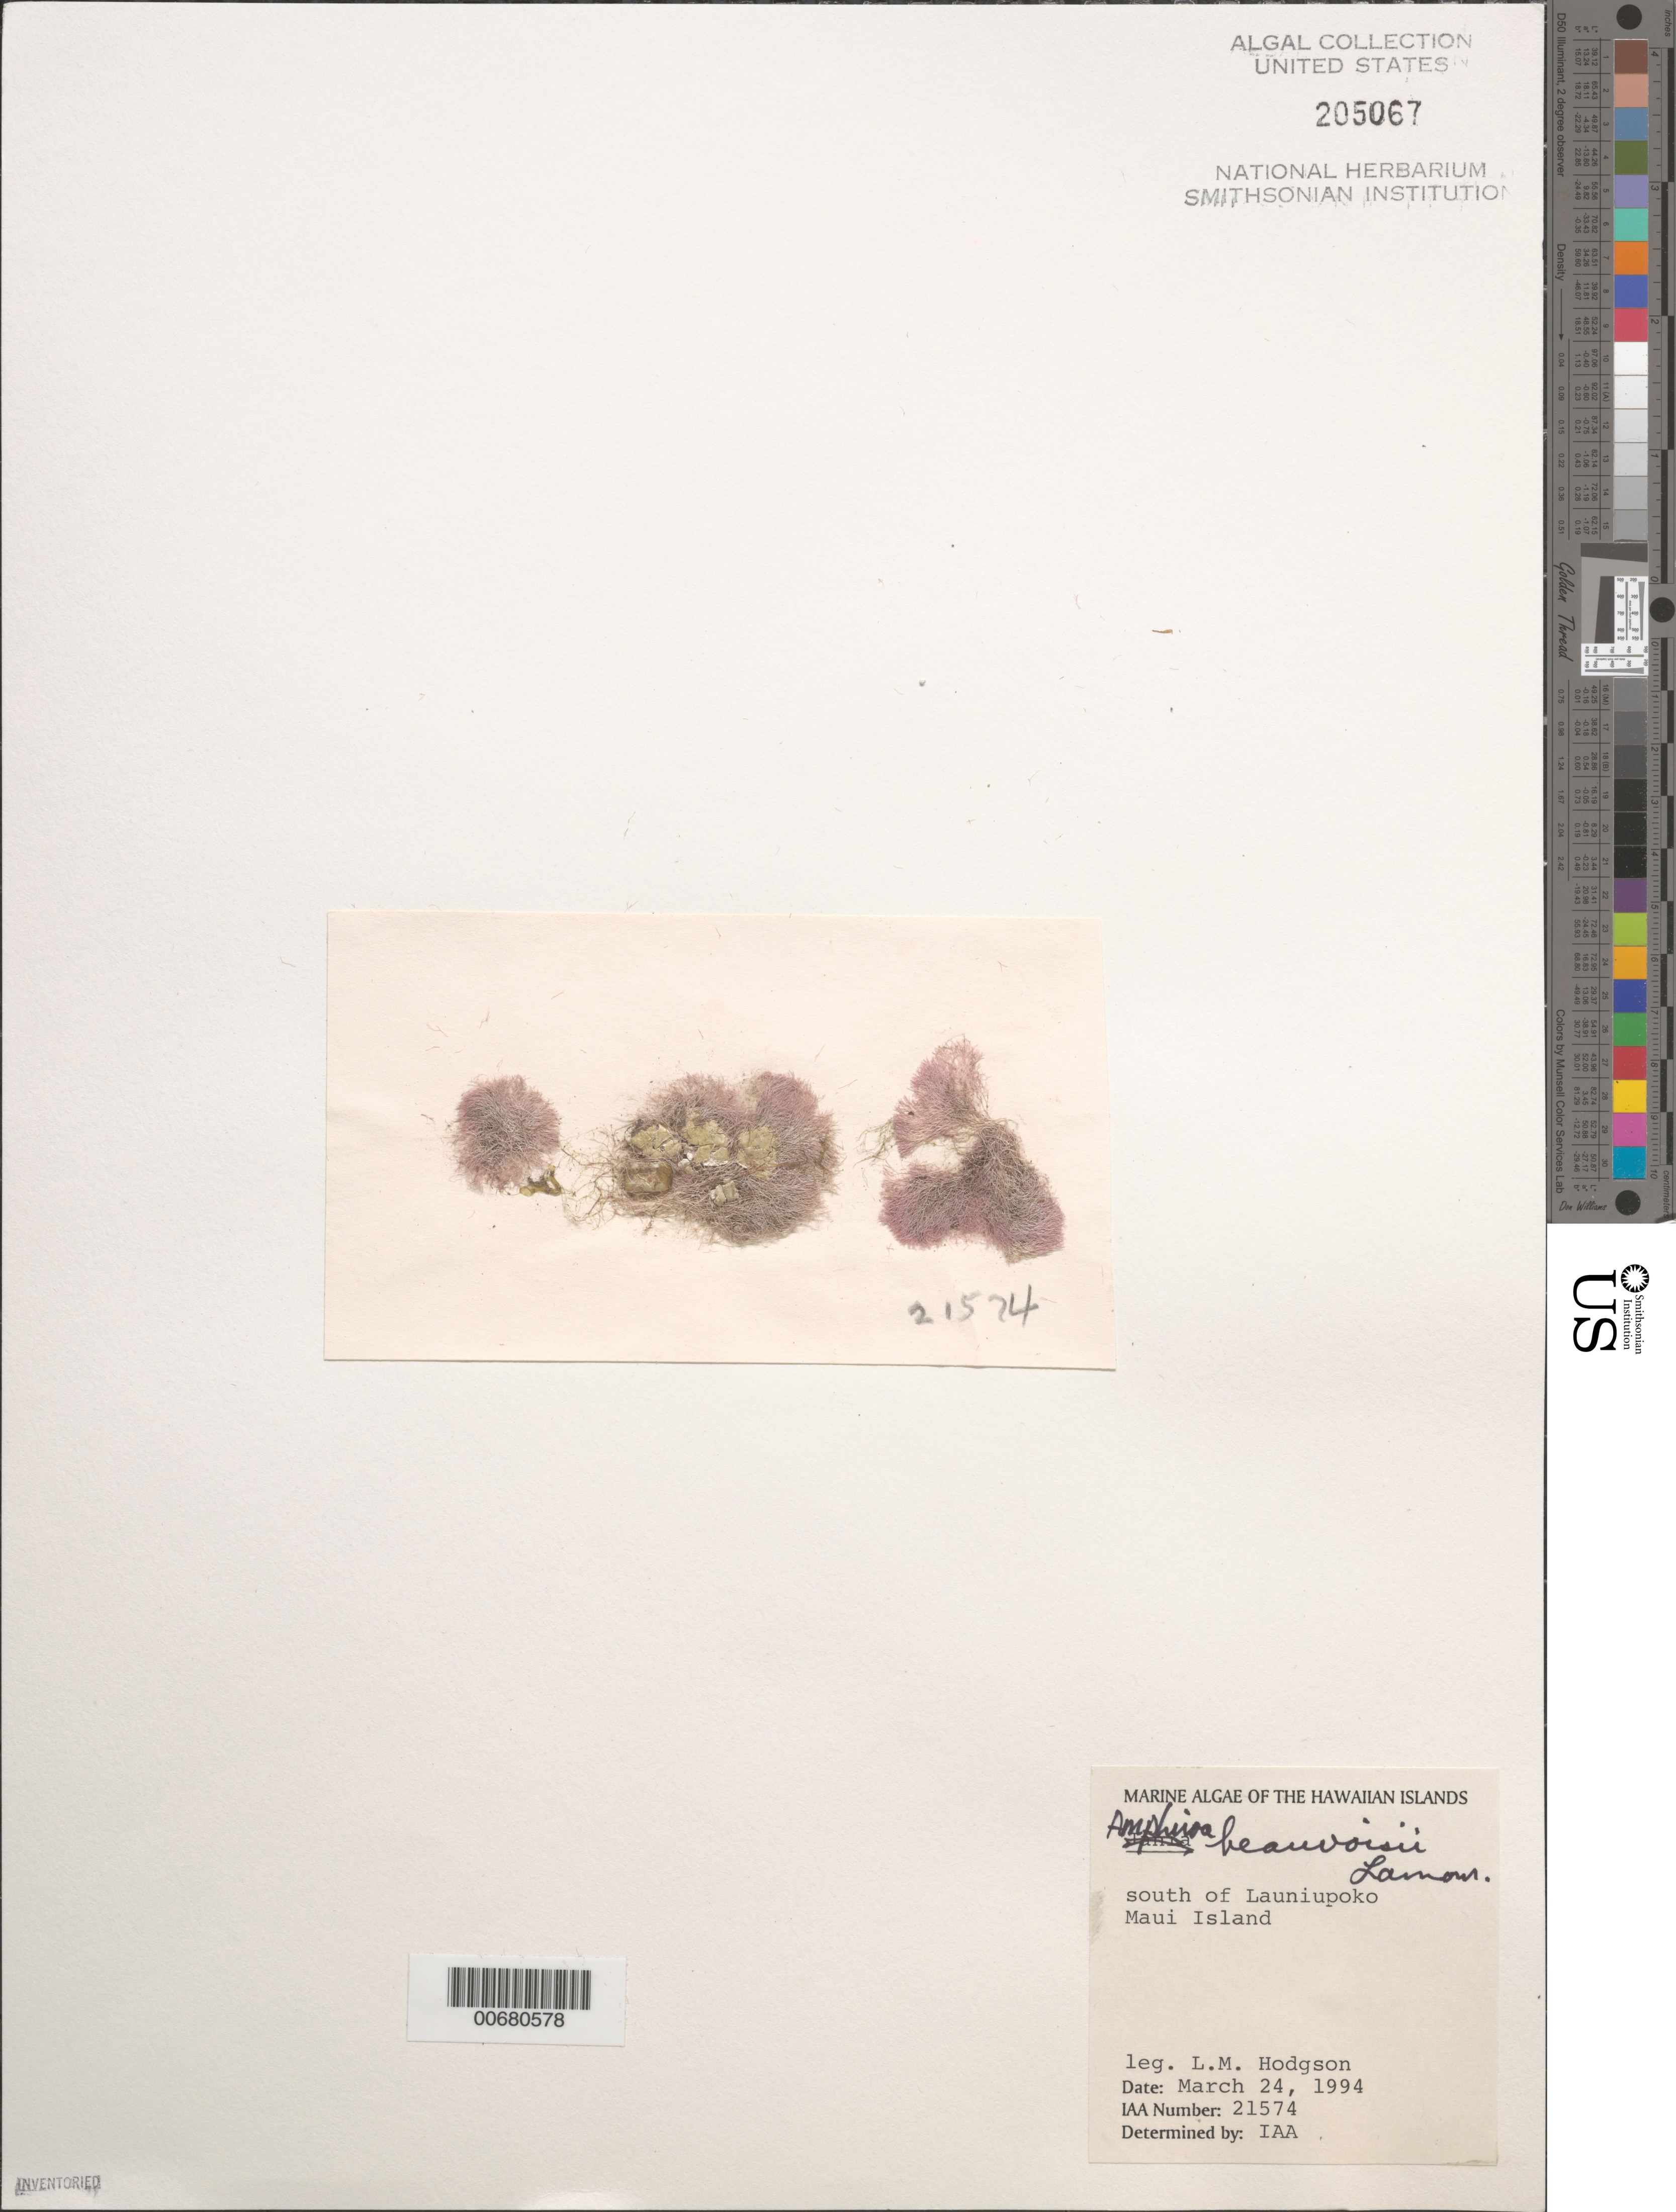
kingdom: Plantae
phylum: Rhodophyta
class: Florideophyceae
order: Corallinales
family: Lithophyllaceae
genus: Amphiroa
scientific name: Amphiroa beauvoisii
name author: J.V.Lamouroux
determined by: Abbott, Isabella A.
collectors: L. M. Hodgson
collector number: IAA 21574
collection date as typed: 24 Mar 1994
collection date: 1994-03-24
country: United States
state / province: Hawaii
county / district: Maui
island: Maui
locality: South of Launiupoko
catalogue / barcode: US 205067